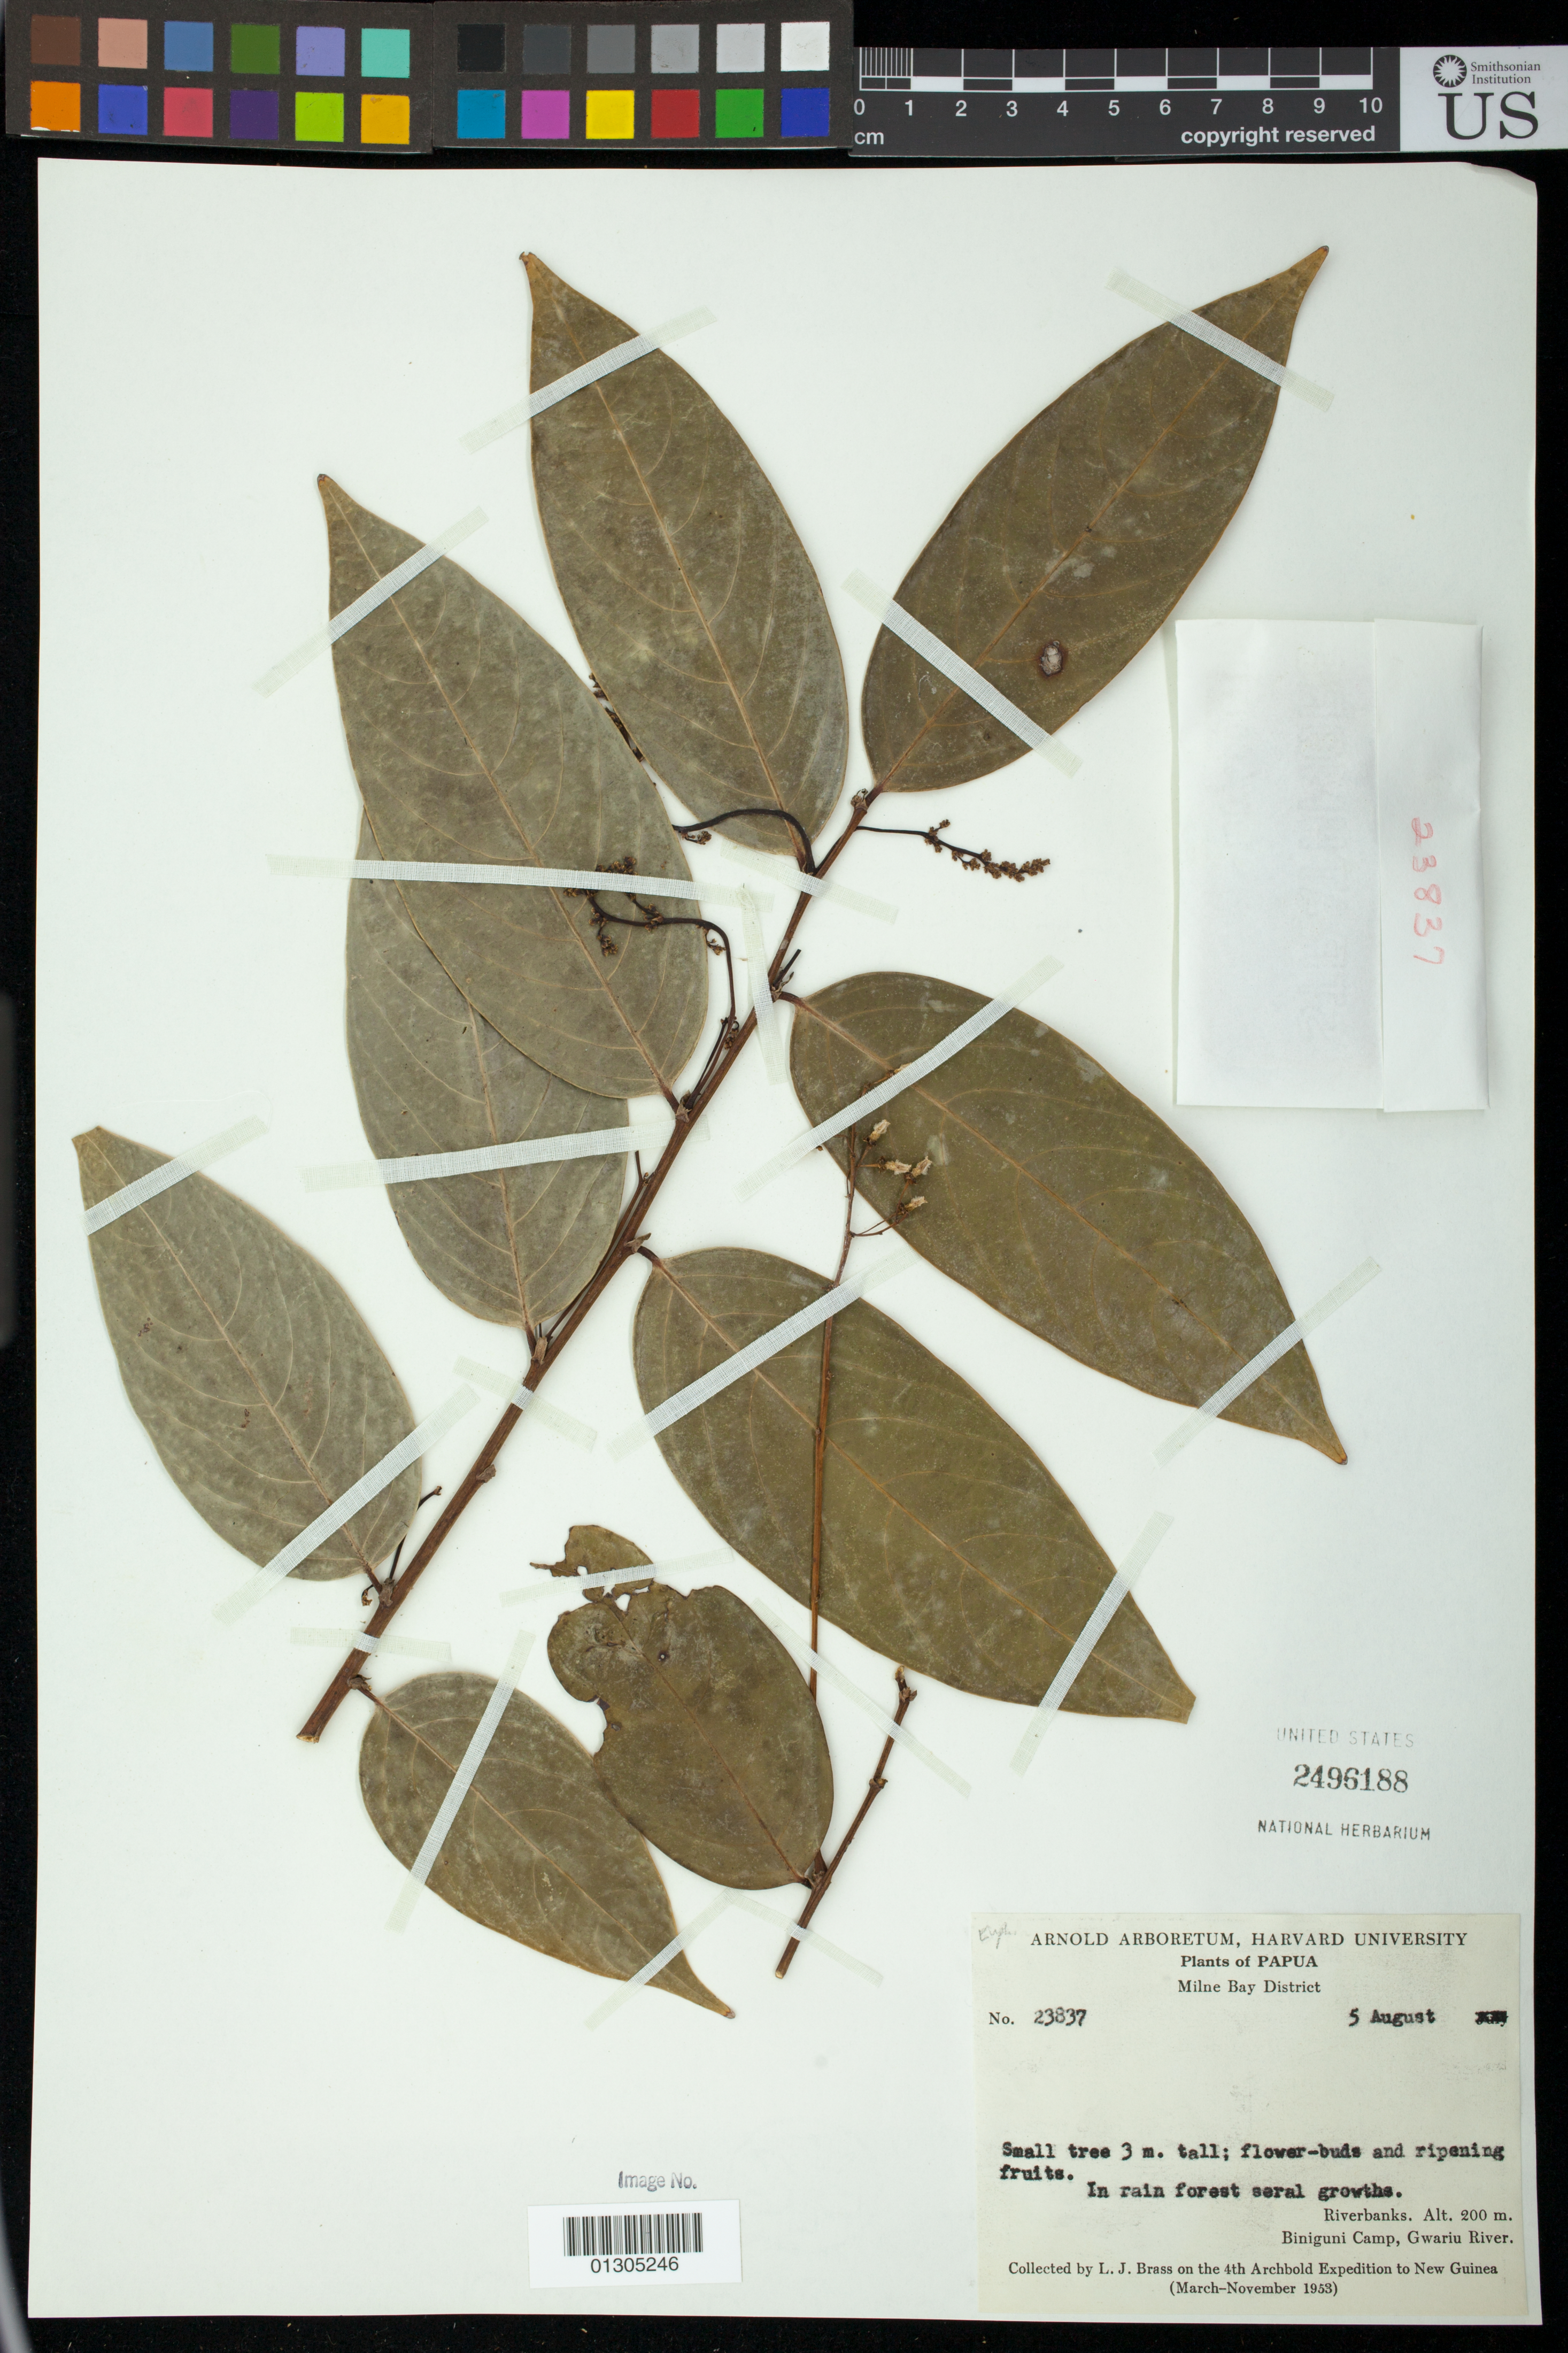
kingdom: Plantae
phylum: Tracheophyta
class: Magnoliopsida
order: Malpighiales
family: Euphorbiaceae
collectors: L. J. Brass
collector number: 23837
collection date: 1953-08-05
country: Papua New Guinea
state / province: Milne Bay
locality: Riverbanks. Biniguni Camp, Gwariu River.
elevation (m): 200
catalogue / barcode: US 2496188